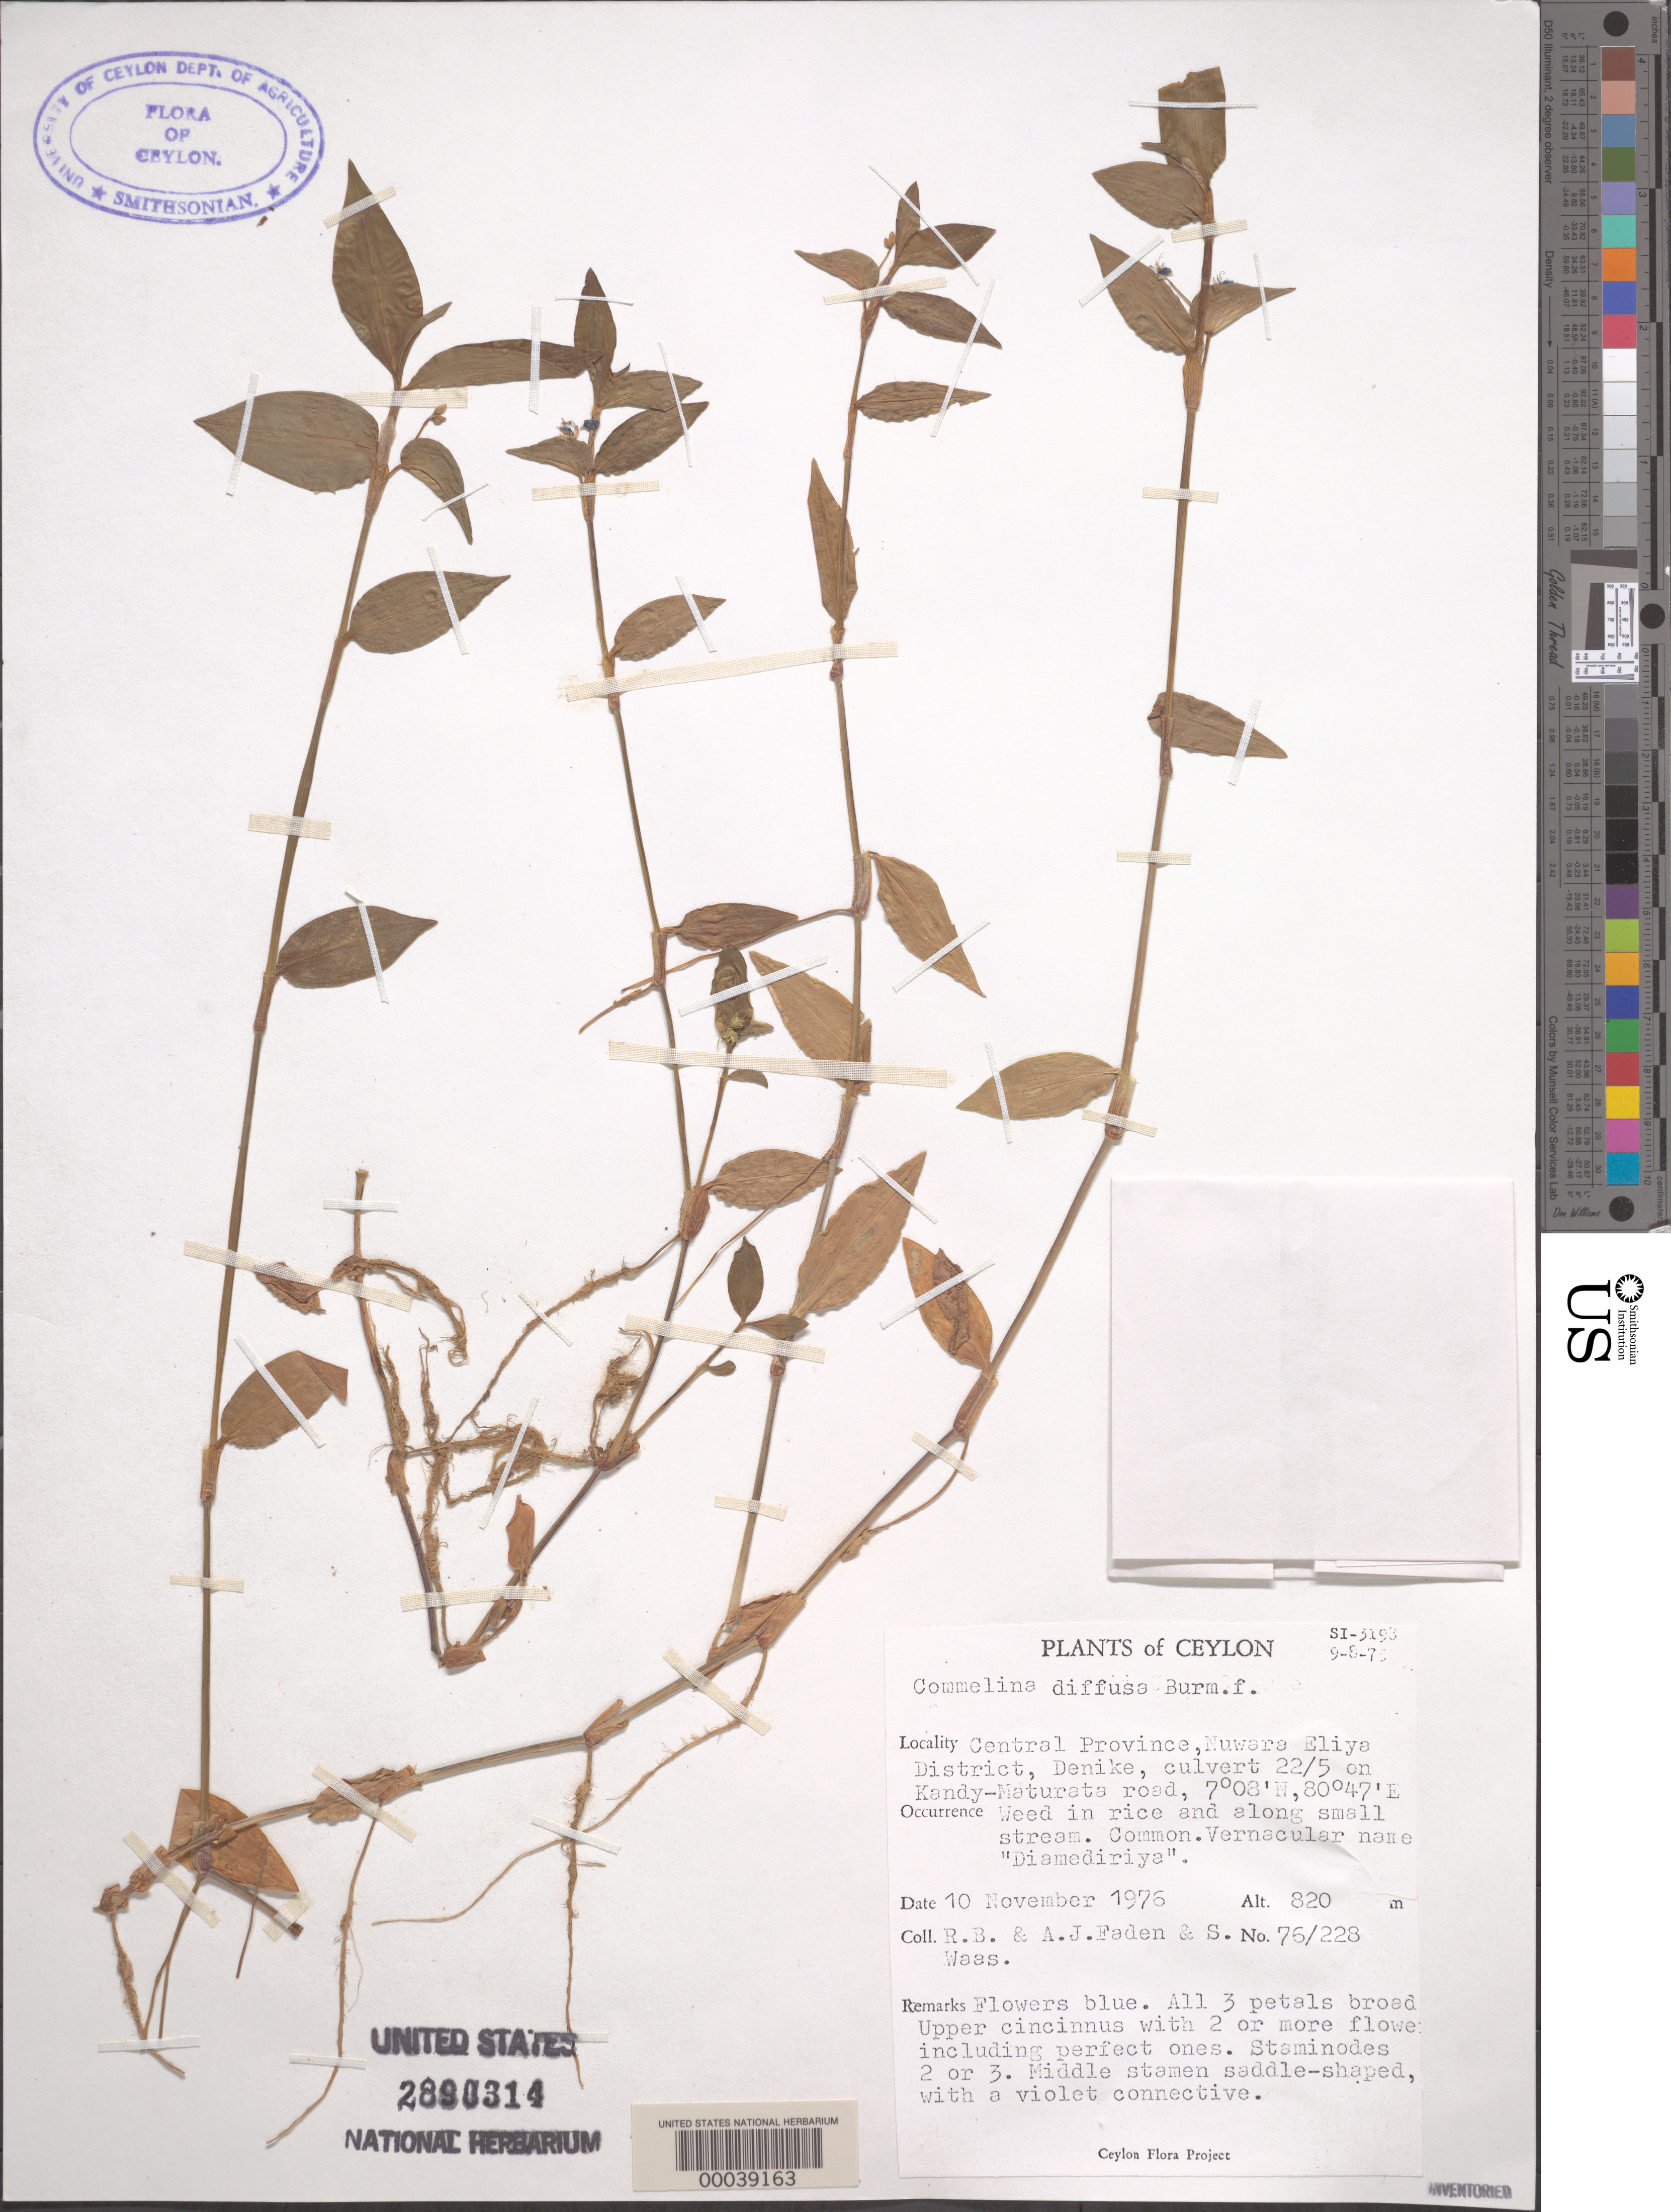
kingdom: Plantae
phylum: Tracheophyta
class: Liliopsida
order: Commelinales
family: Commelinaceae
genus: Commelina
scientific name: Commelina diffusa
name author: Burm. f.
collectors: R. B. Faden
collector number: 76/228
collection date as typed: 10 Nov 1976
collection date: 1976-11-10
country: Sri Lanka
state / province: Central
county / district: Nuwara Eliya Dist.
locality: Denike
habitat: Stream edge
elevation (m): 820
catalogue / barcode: US 2890314